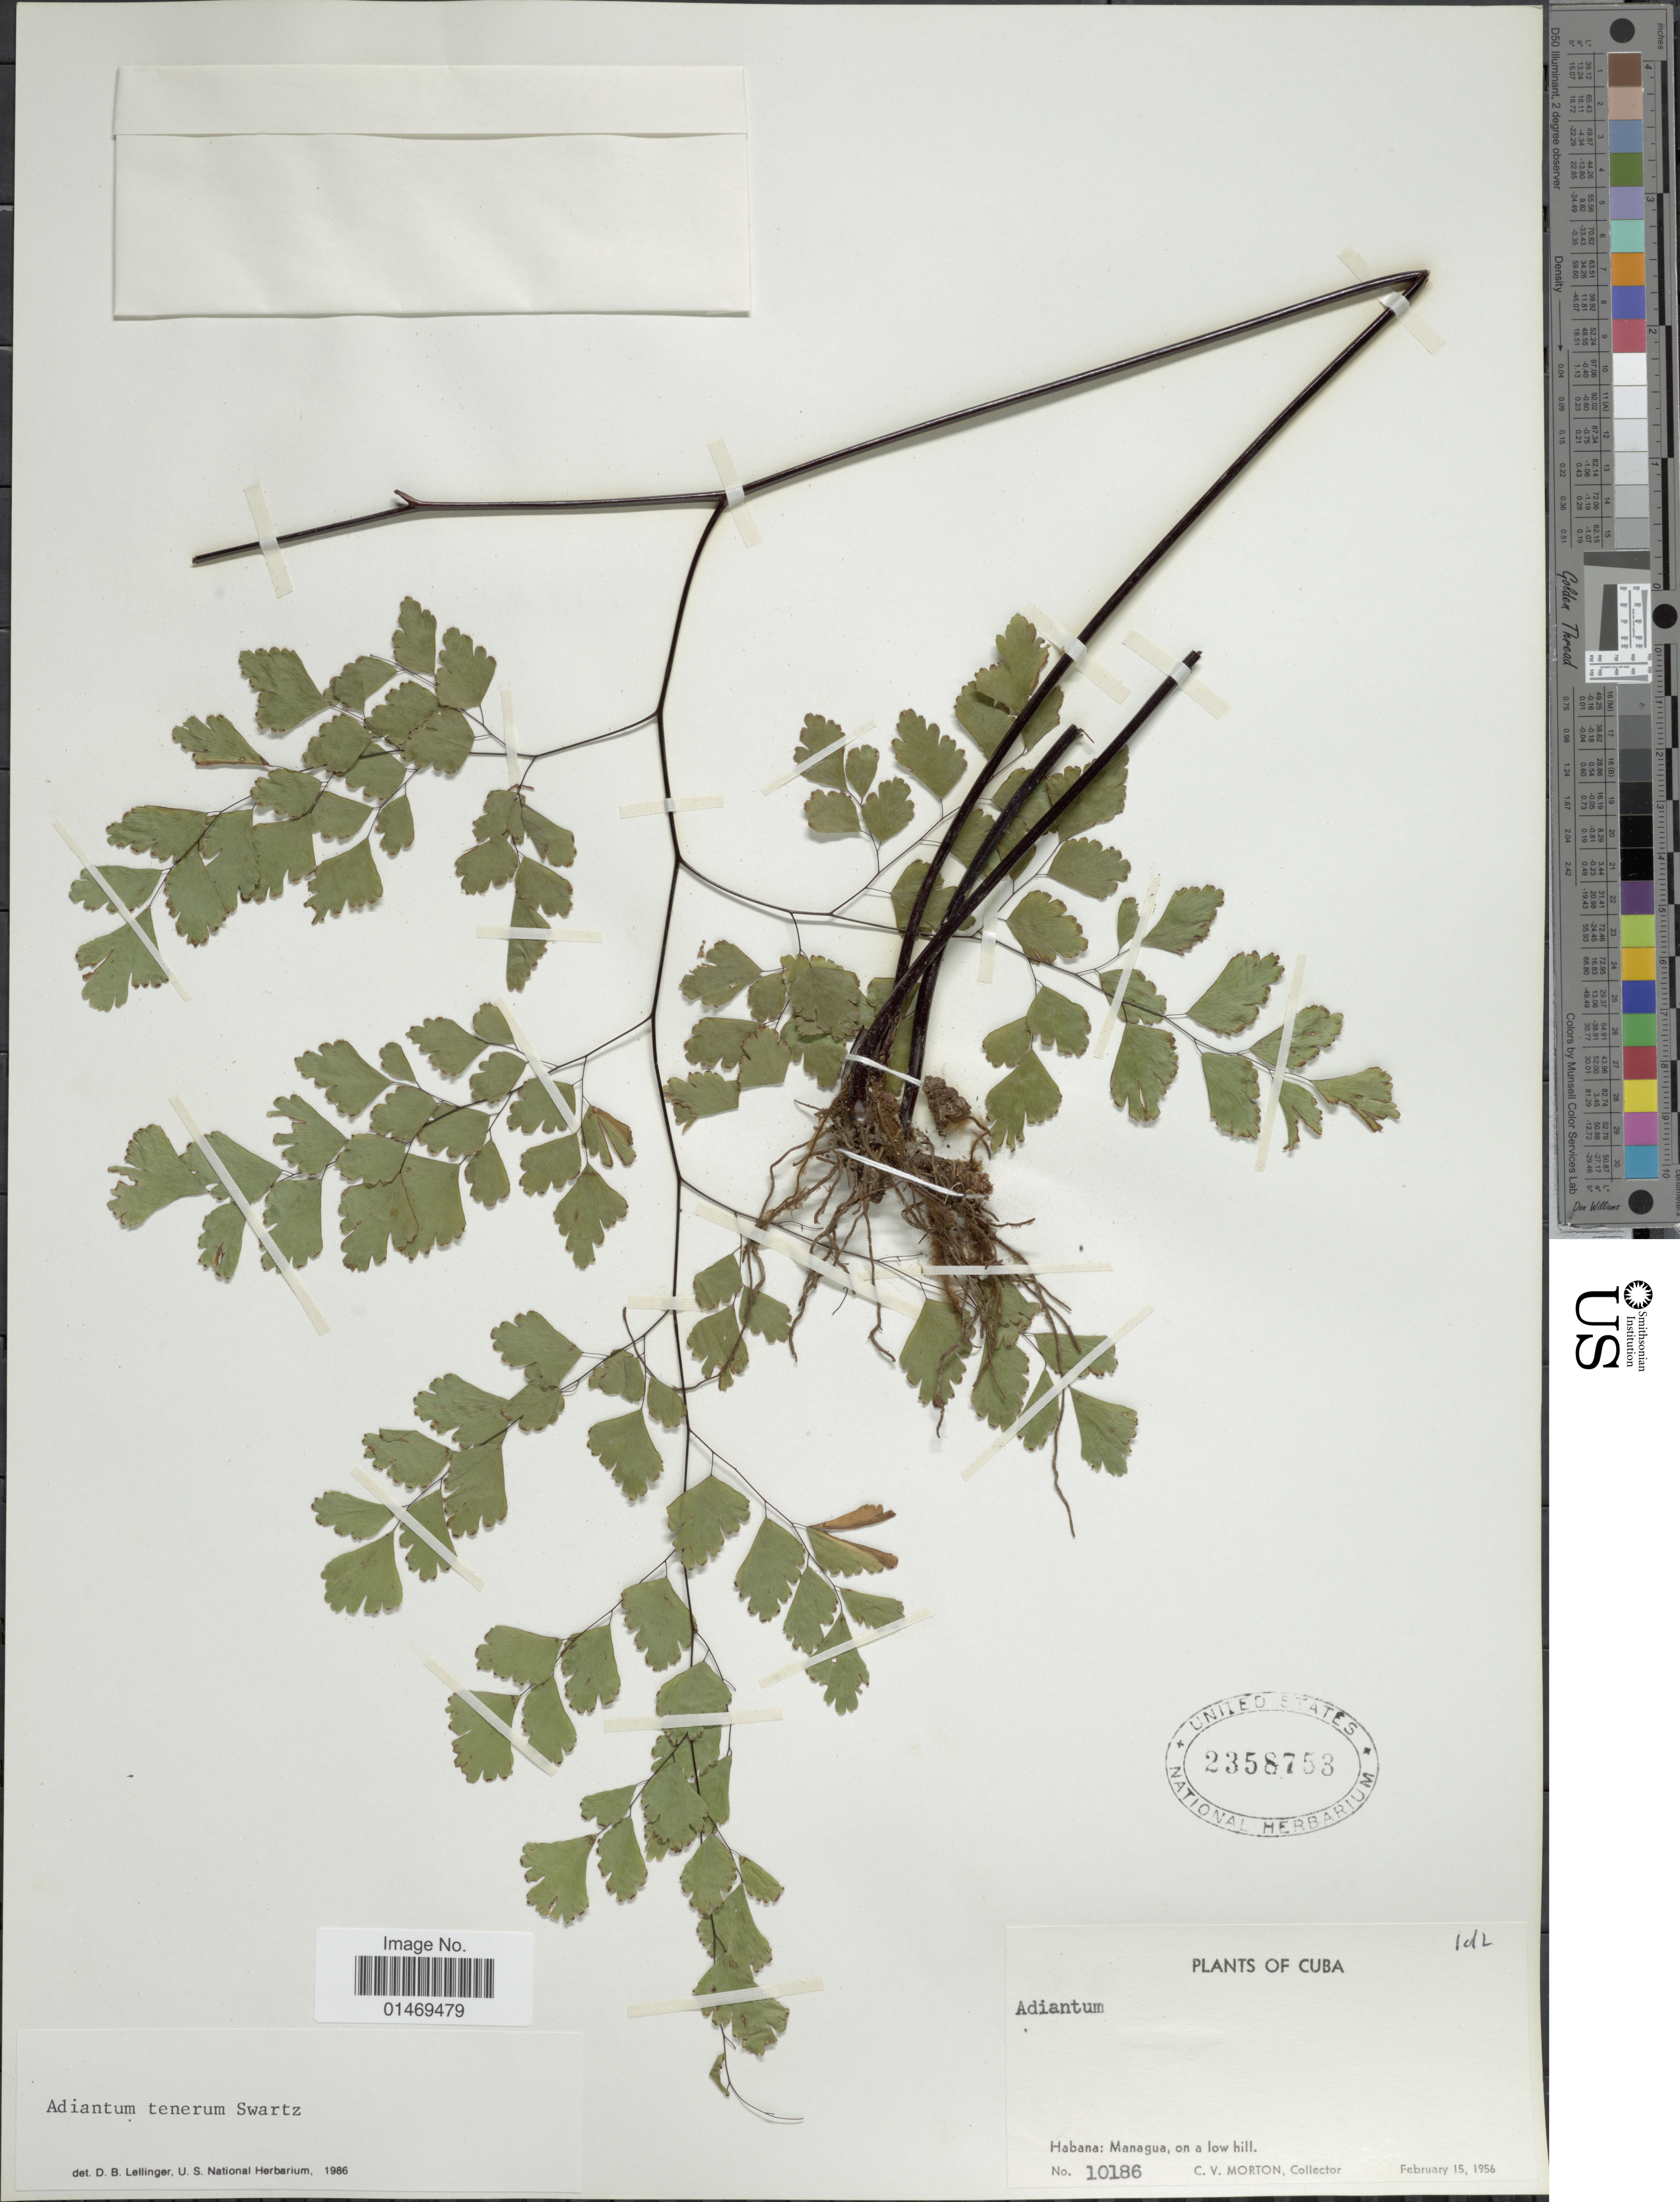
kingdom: Plantae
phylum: Tracheophyta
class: Polypodiopsida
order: Polypodiales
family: Pteridaceae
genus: Adiantum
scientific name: Adiantum tenerum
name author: Sw.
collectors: C. V. Morton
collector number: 10186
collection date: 1956-02-15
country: Cuba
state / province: La Habana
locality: Managua, on a low hill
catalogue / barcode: US 2358753